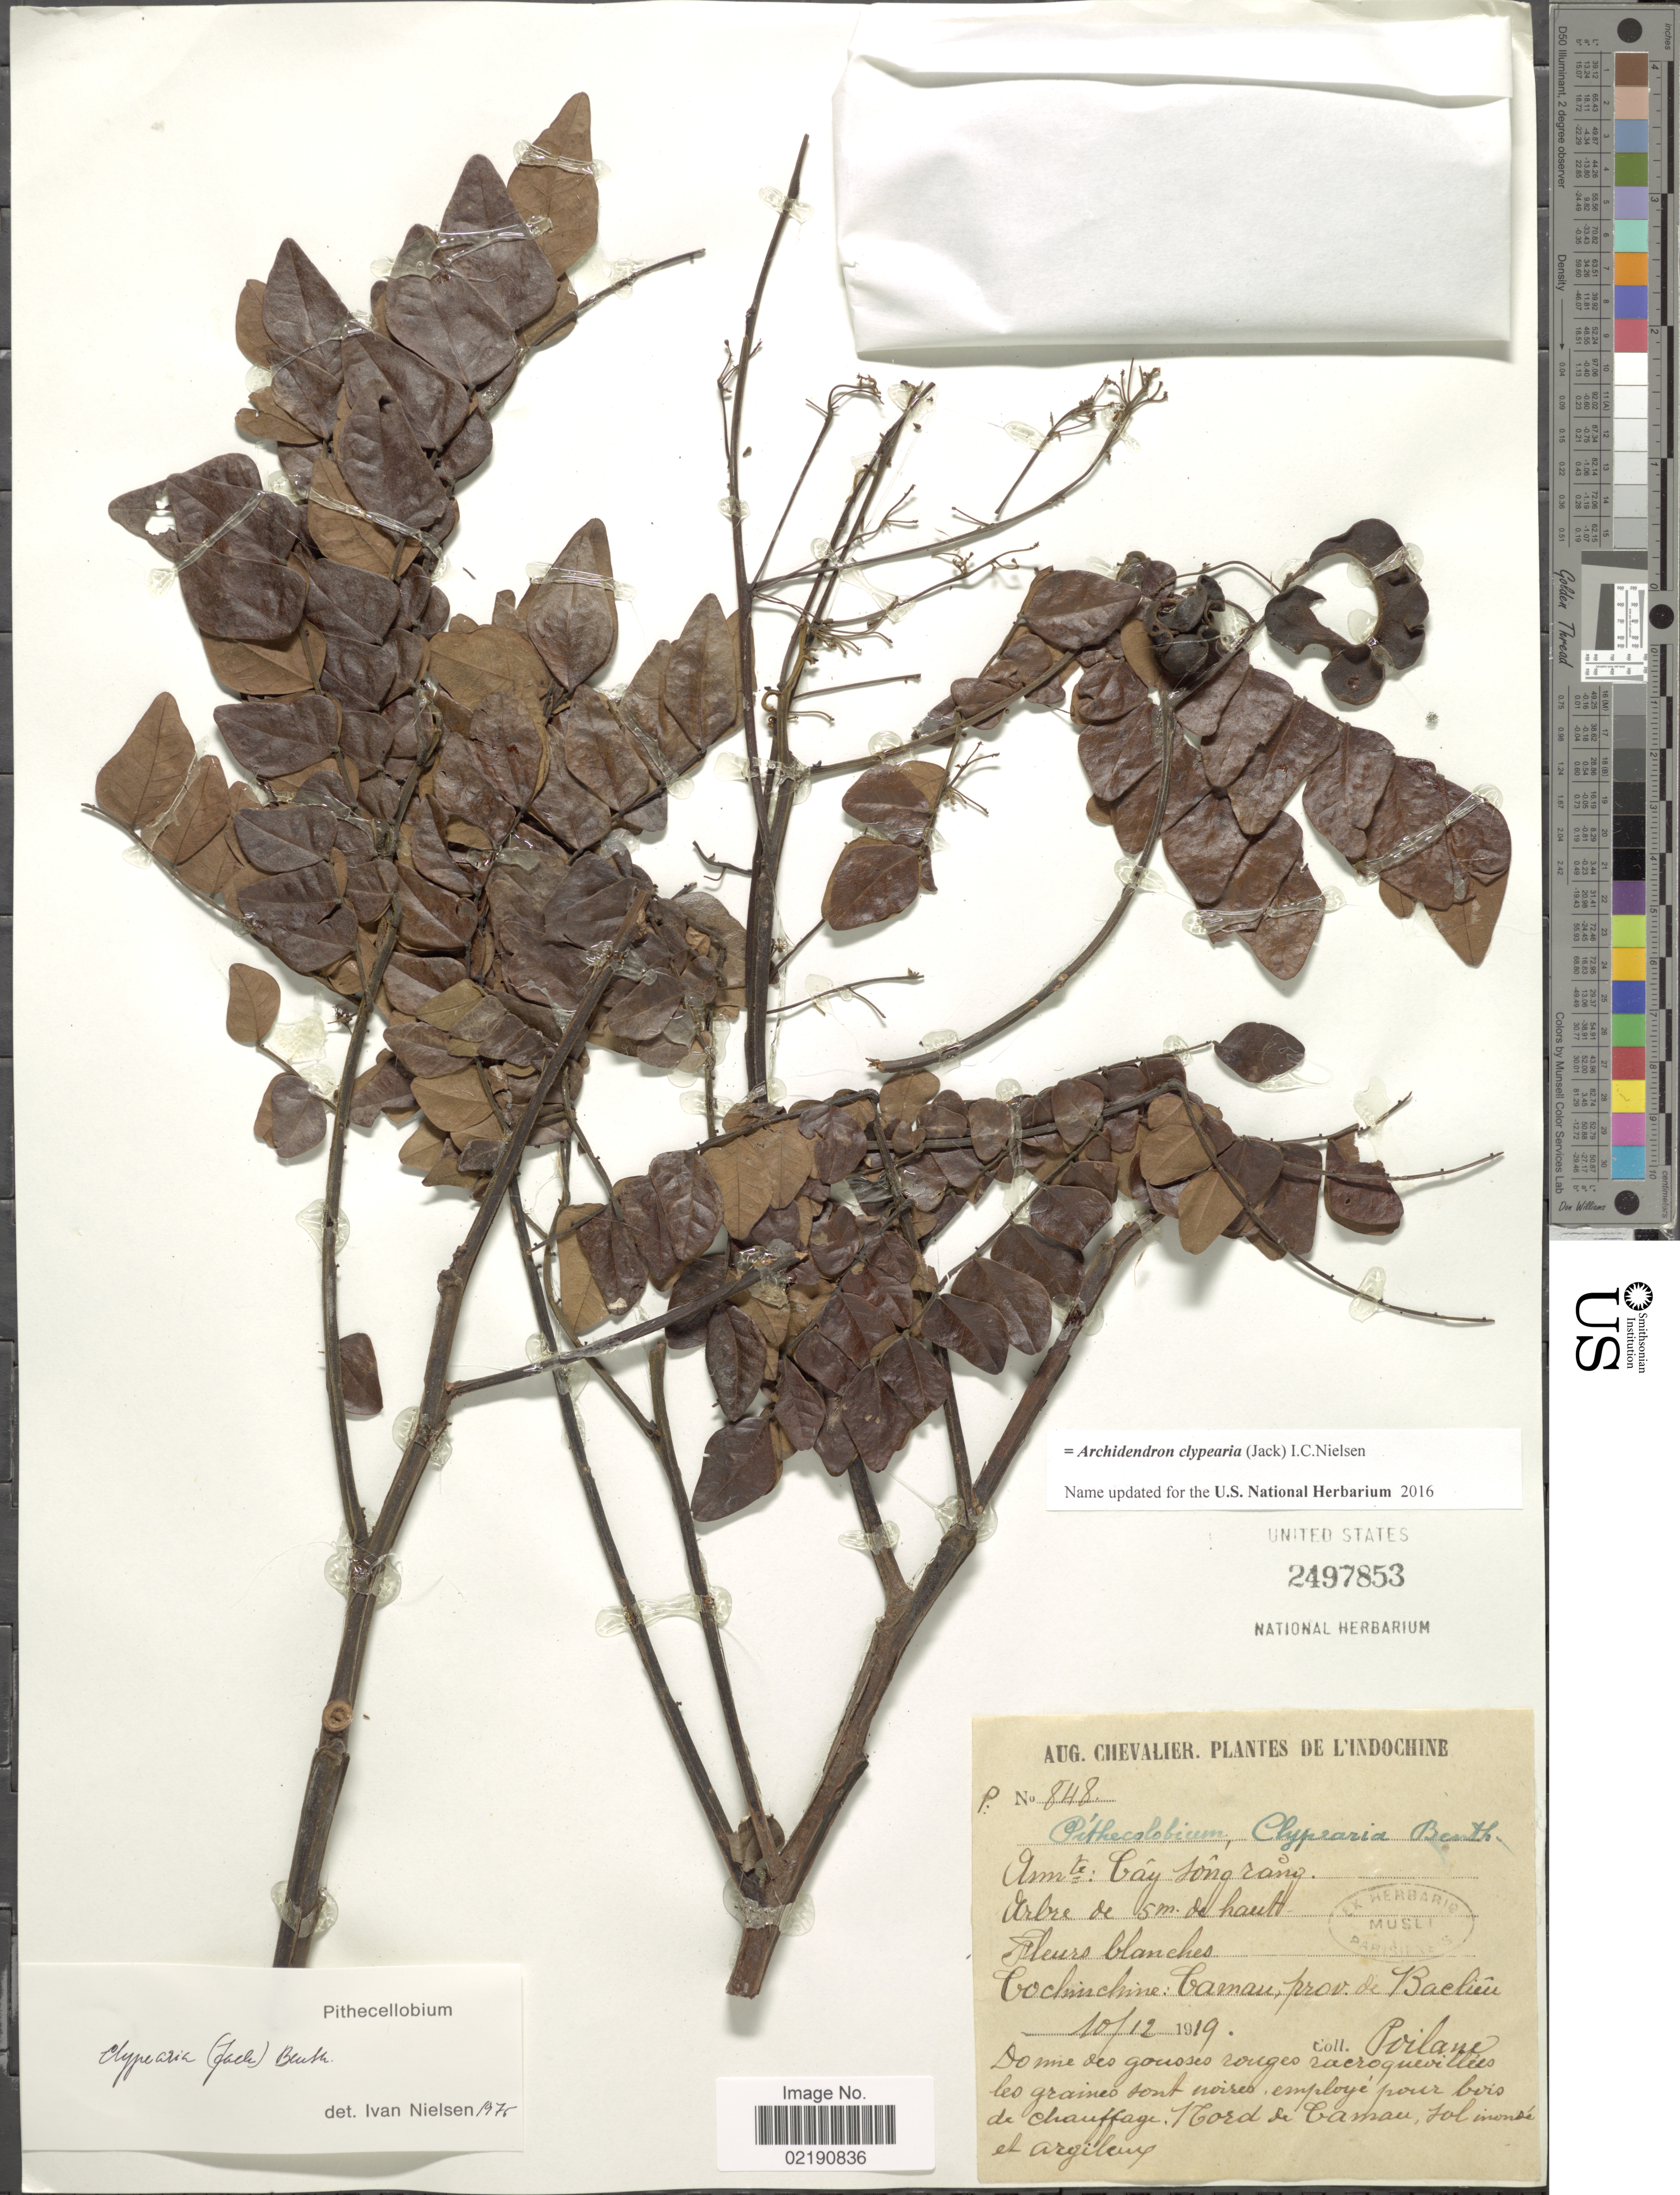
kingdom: Plantae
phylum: Tracheophyta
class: Magnoliopsida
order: Fabales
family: Fabaceae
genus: Archidendron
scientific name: Archidendron clypearia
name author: (Jack) I.C. Nielsen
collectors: -. Poilane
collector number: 848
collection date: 1919-12-10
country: Vietnam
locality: Cochinchine, Camau, prov. de Valieu, L'Indochine [interpreted]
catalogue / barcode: US 2497853